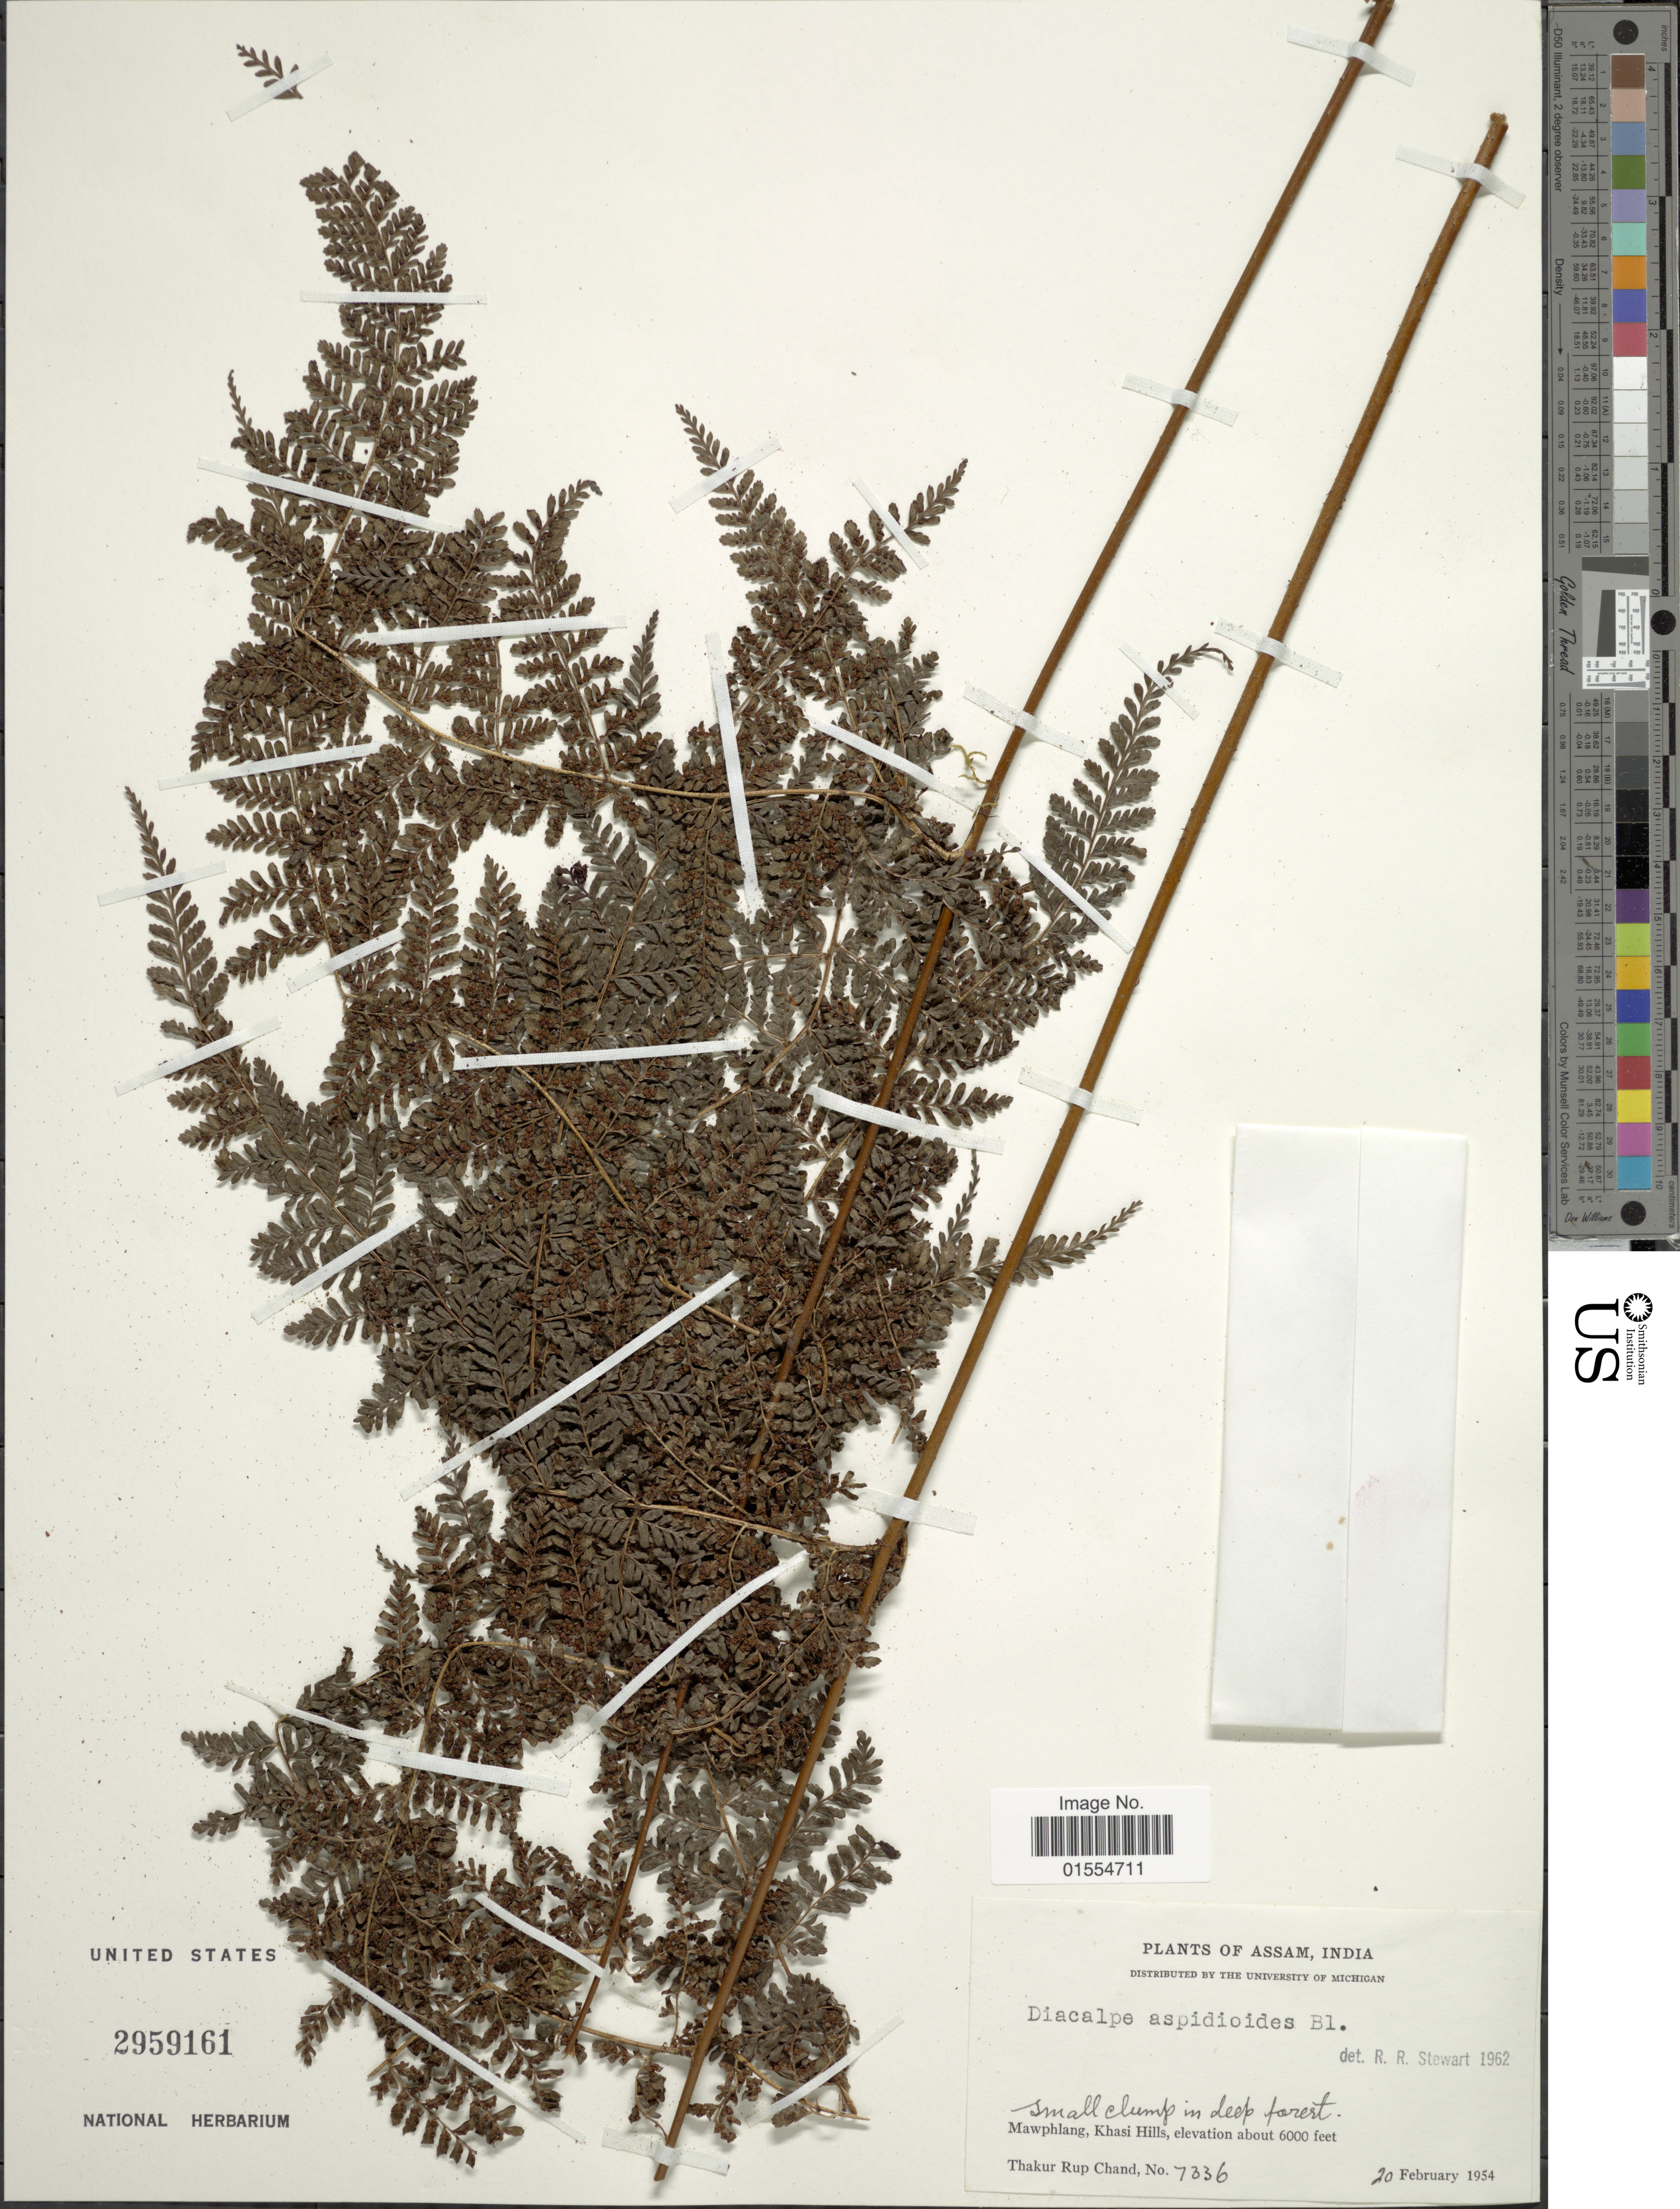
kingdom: Plantae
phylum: Tracheophyta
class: Polypodiopsida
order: Polypodiales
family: Dryopteridaceae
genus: Dryopteris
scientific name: Dryopteris pseudocaenopteris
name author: (Kunze) Li Bing Zhang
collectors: T. R. Chand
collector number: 7336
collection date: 1954-02-20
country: India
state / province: Meghalaya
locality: Assam, India, Mawphlang, Khasi Hills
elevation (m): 1829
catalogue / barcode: US 2959161